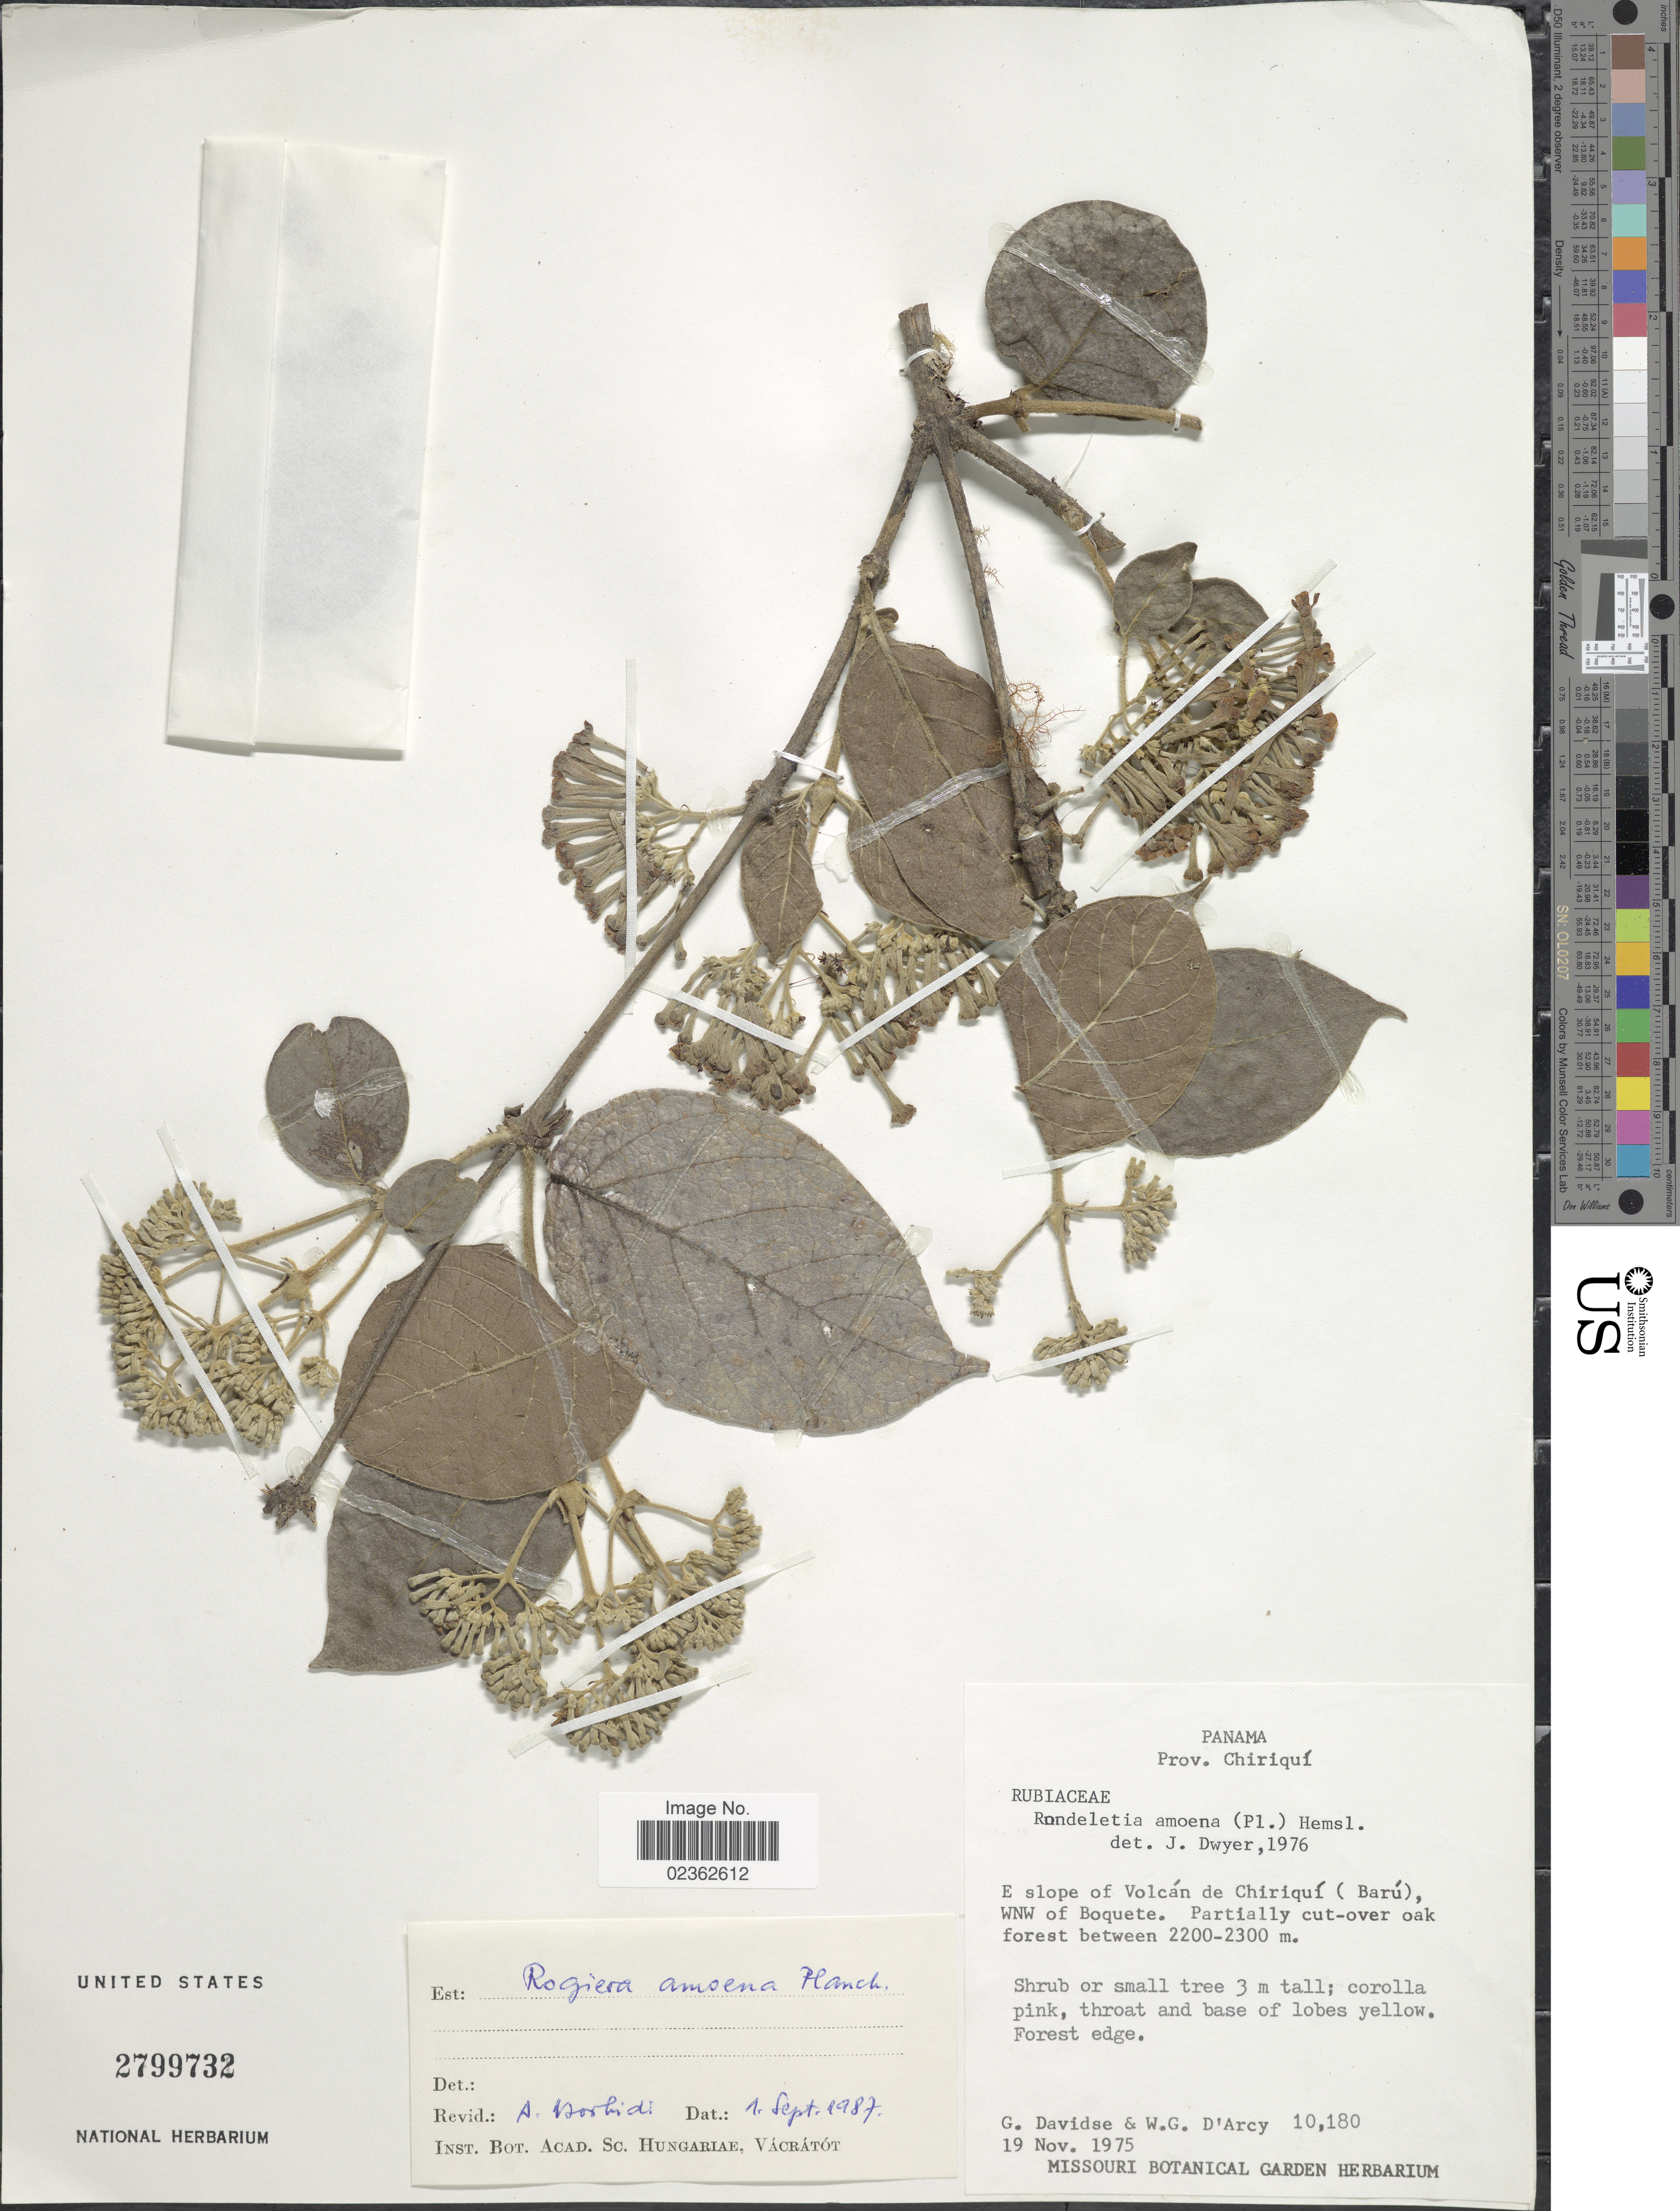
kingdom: Plantae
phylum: Tracheophyta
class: Magnoliopsida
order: Gentianales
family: Rubiaceae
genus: Rogiera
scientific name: Rogiera amoena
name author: Planch.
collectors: G. Davidse & W. G. D'Arcy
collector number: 10180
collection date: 1975-11-19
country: Panama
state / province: Chiriqui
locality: E slope of Volcan de Chiriqui (Baru), WNW of Boquete.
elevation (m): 2200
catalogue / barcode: US 2799732